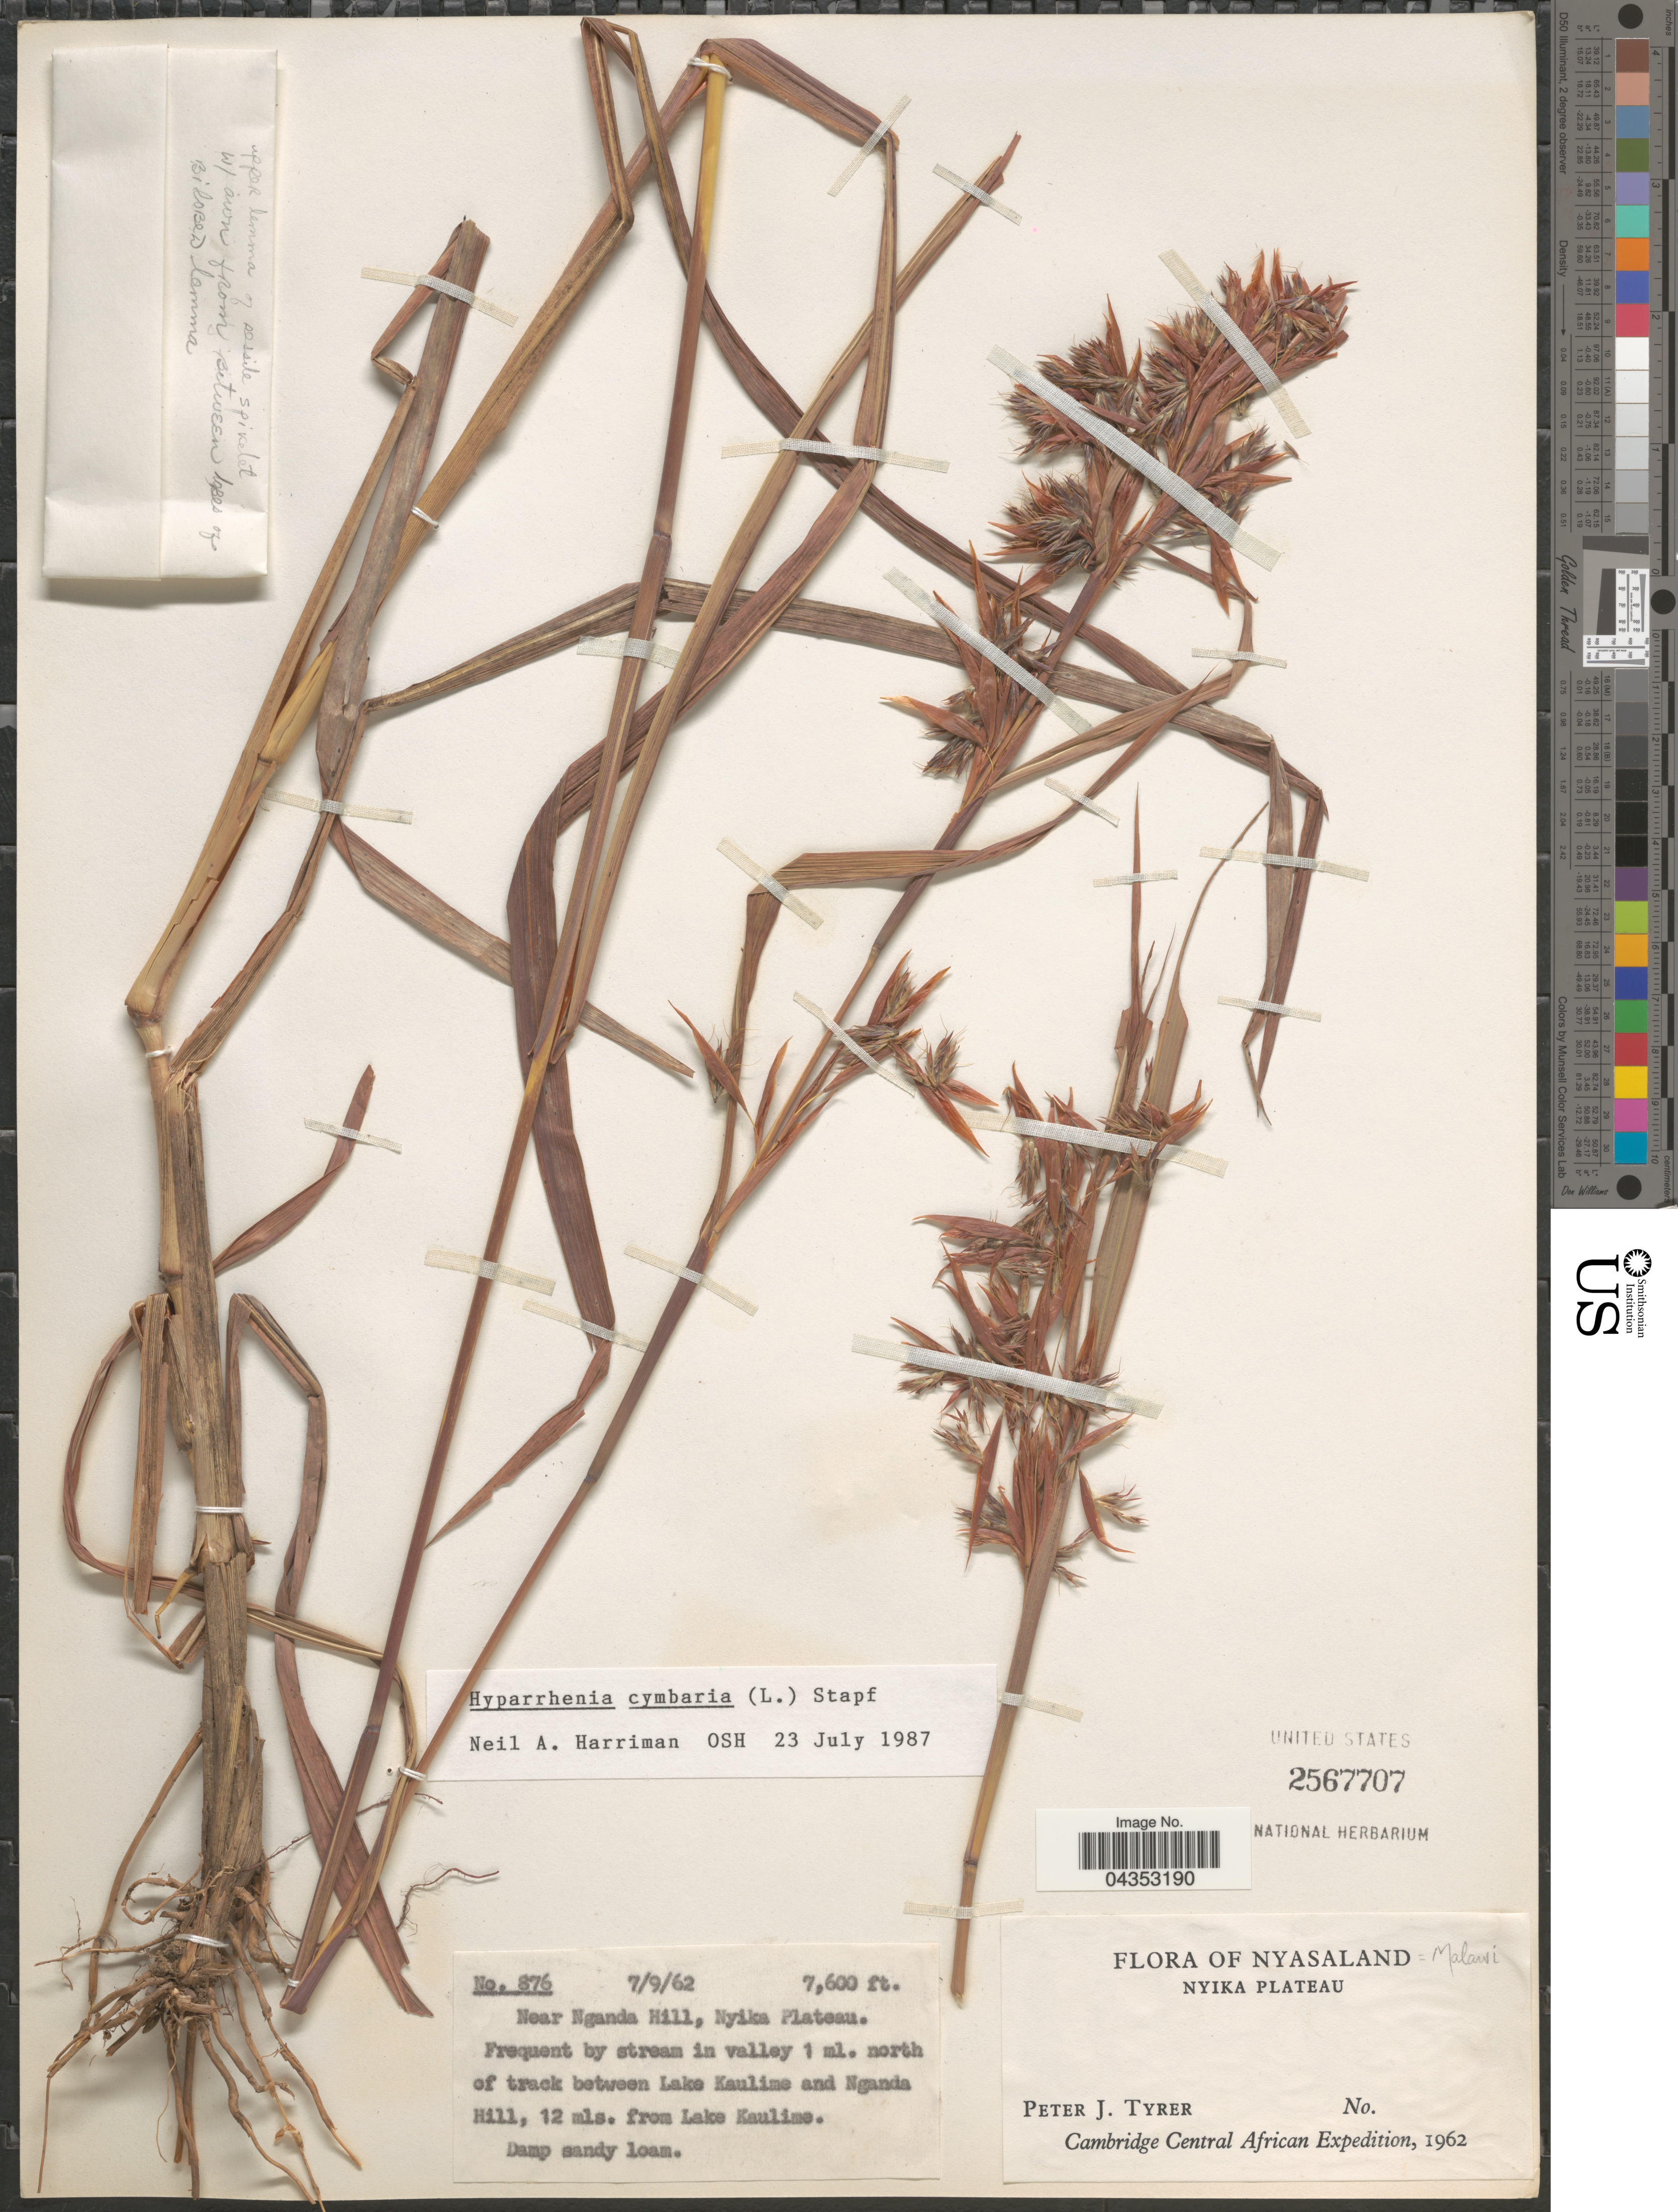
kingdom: Plantae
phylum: Tracheophyta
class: Liliopsida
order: Poales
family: Poaceae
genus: Hyparrhenia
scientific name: Hyparrhenia cymbaria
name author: (L.) Stapf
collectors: P. Tyrer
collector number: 876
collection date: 1962-09-07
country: Malawi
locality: Nyasaland. Nyika Plateau. Cambridge Central African Expedition, 1962. Near Nganda Hill. Frequent by stream in valley 1 ml. north of track between Lake Kaulime and Nganda Hill, 12 mls. from Lake Kaulime.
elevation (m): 2316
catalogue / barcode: US 2567707